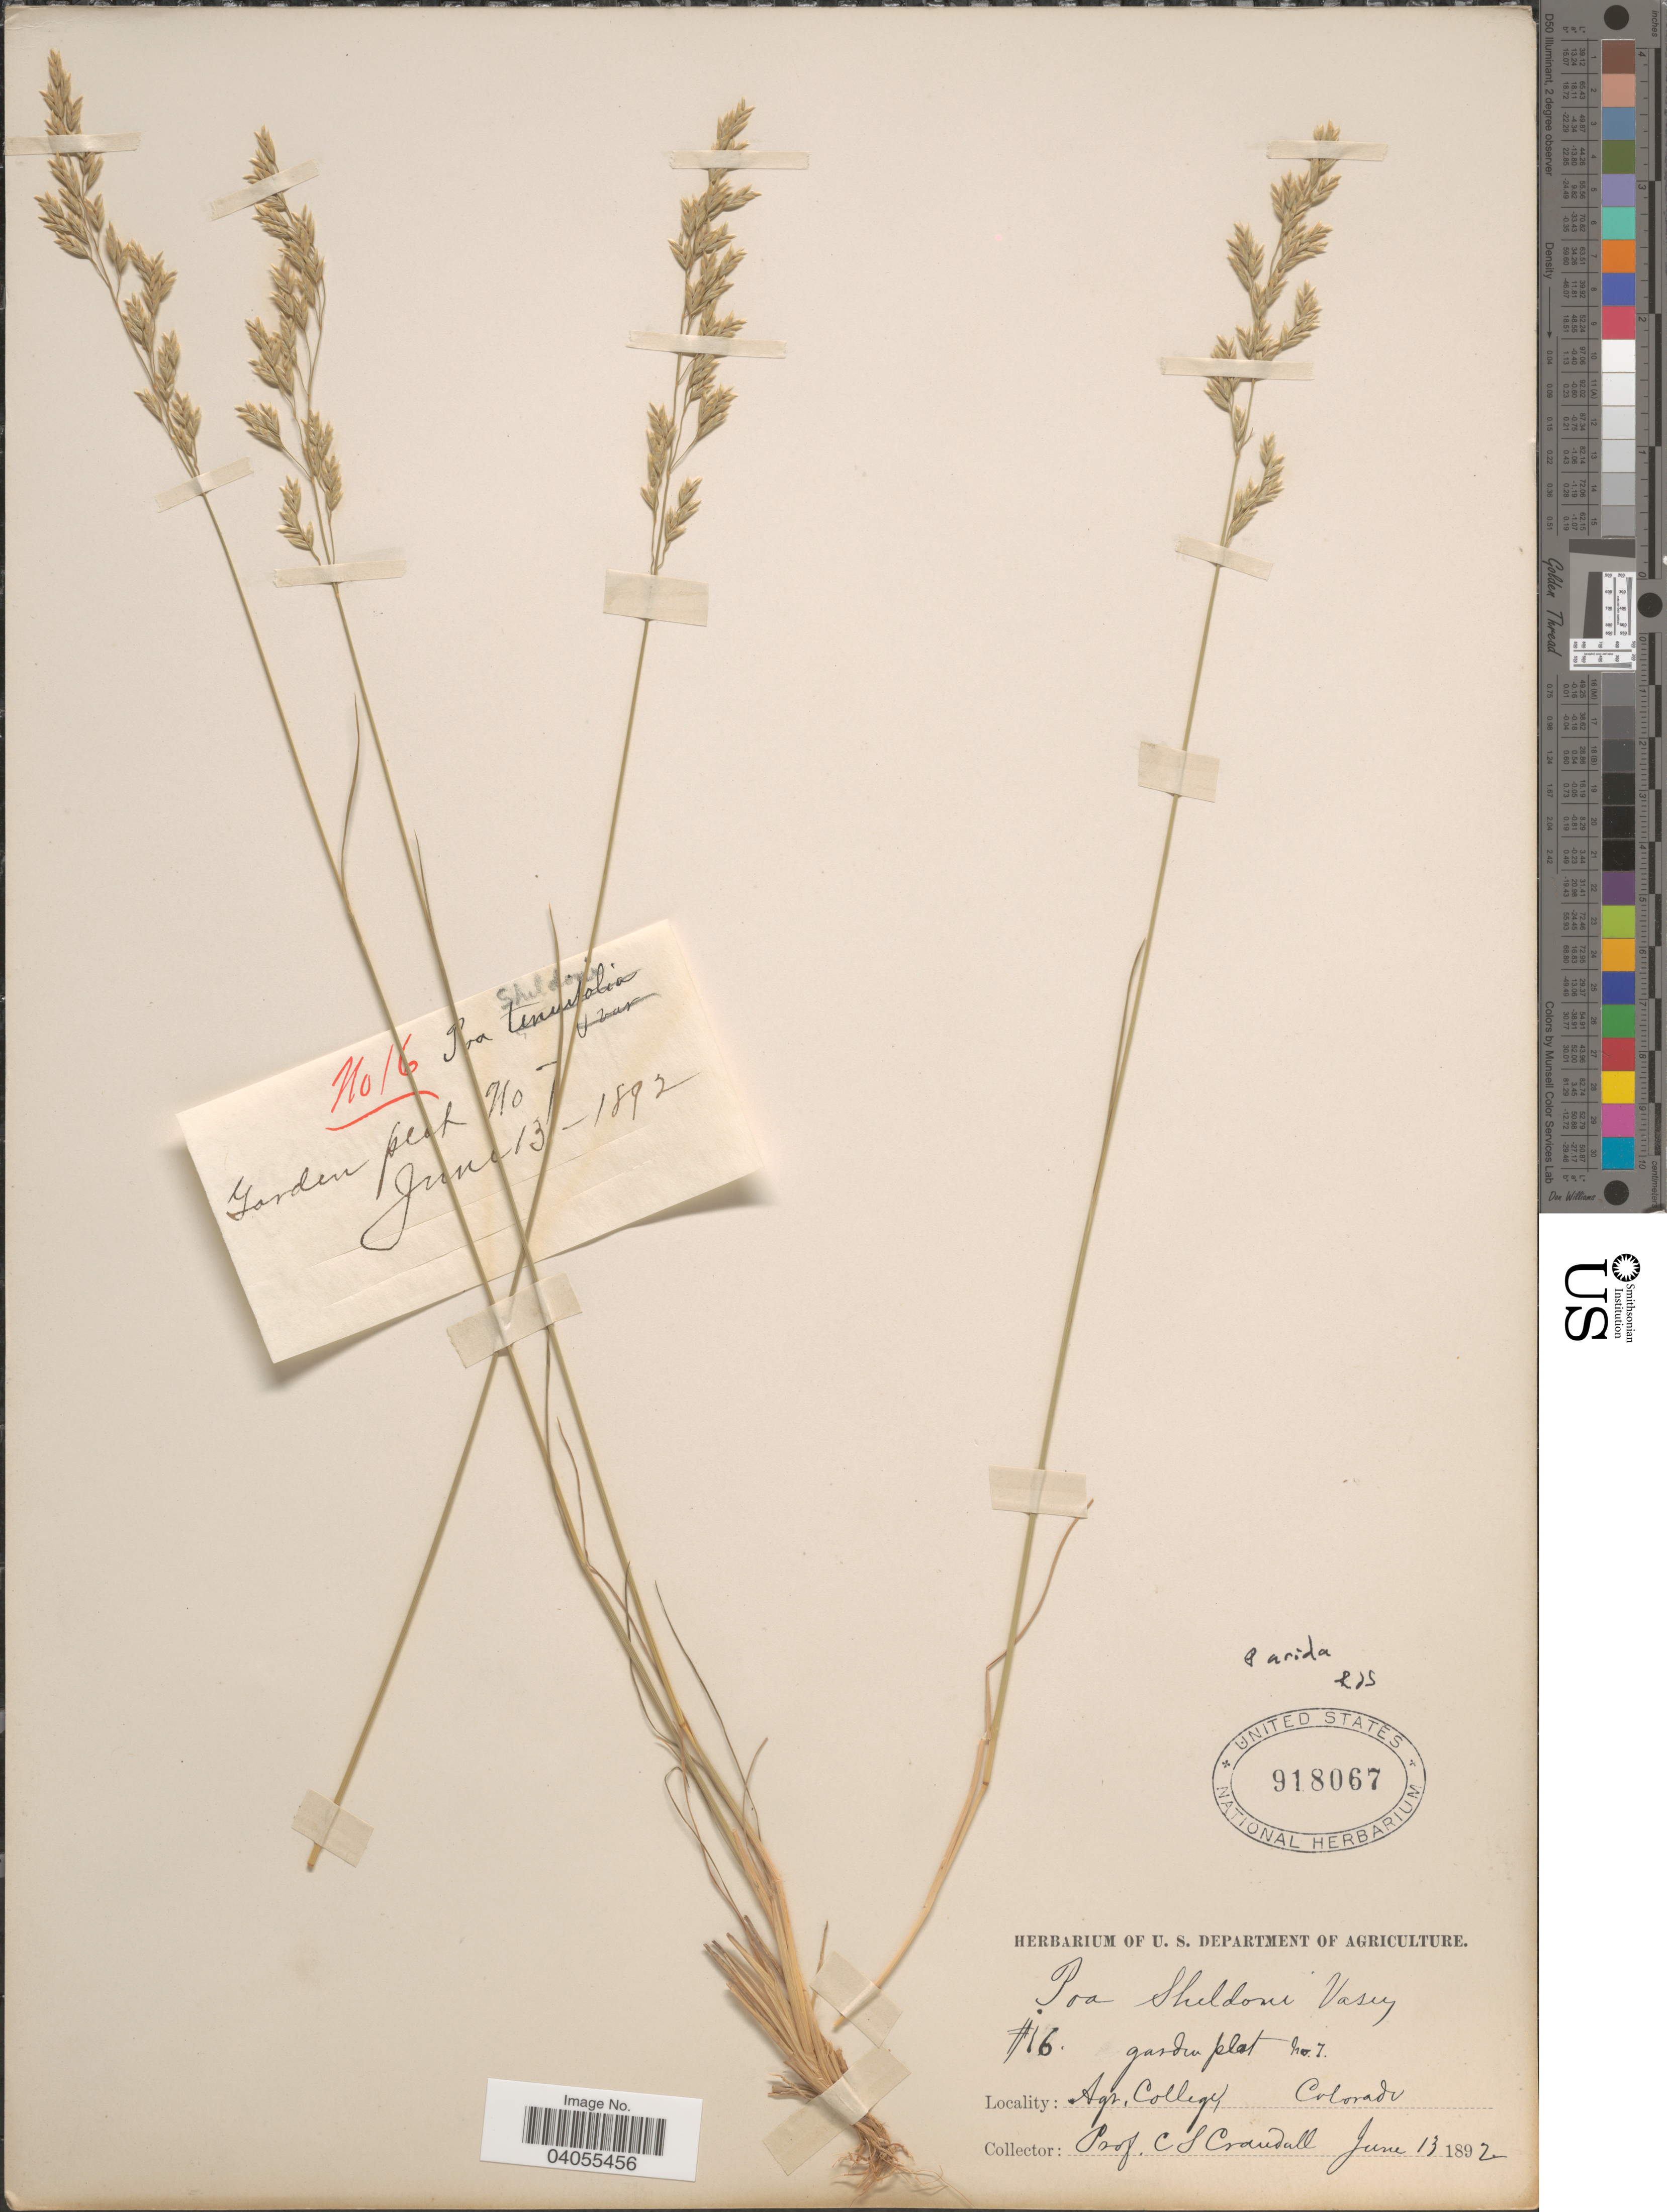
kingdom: Plantae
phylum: Tracheophyta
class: Liliopsida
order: Poales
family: Poaceae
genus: Poa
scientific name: Poa arida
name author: Vasey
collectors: C. Crandall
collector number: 16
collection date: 1892-06-13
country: United States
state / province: Colorado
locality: Garden plot no.7. Agr. College.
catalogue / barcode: US 918067